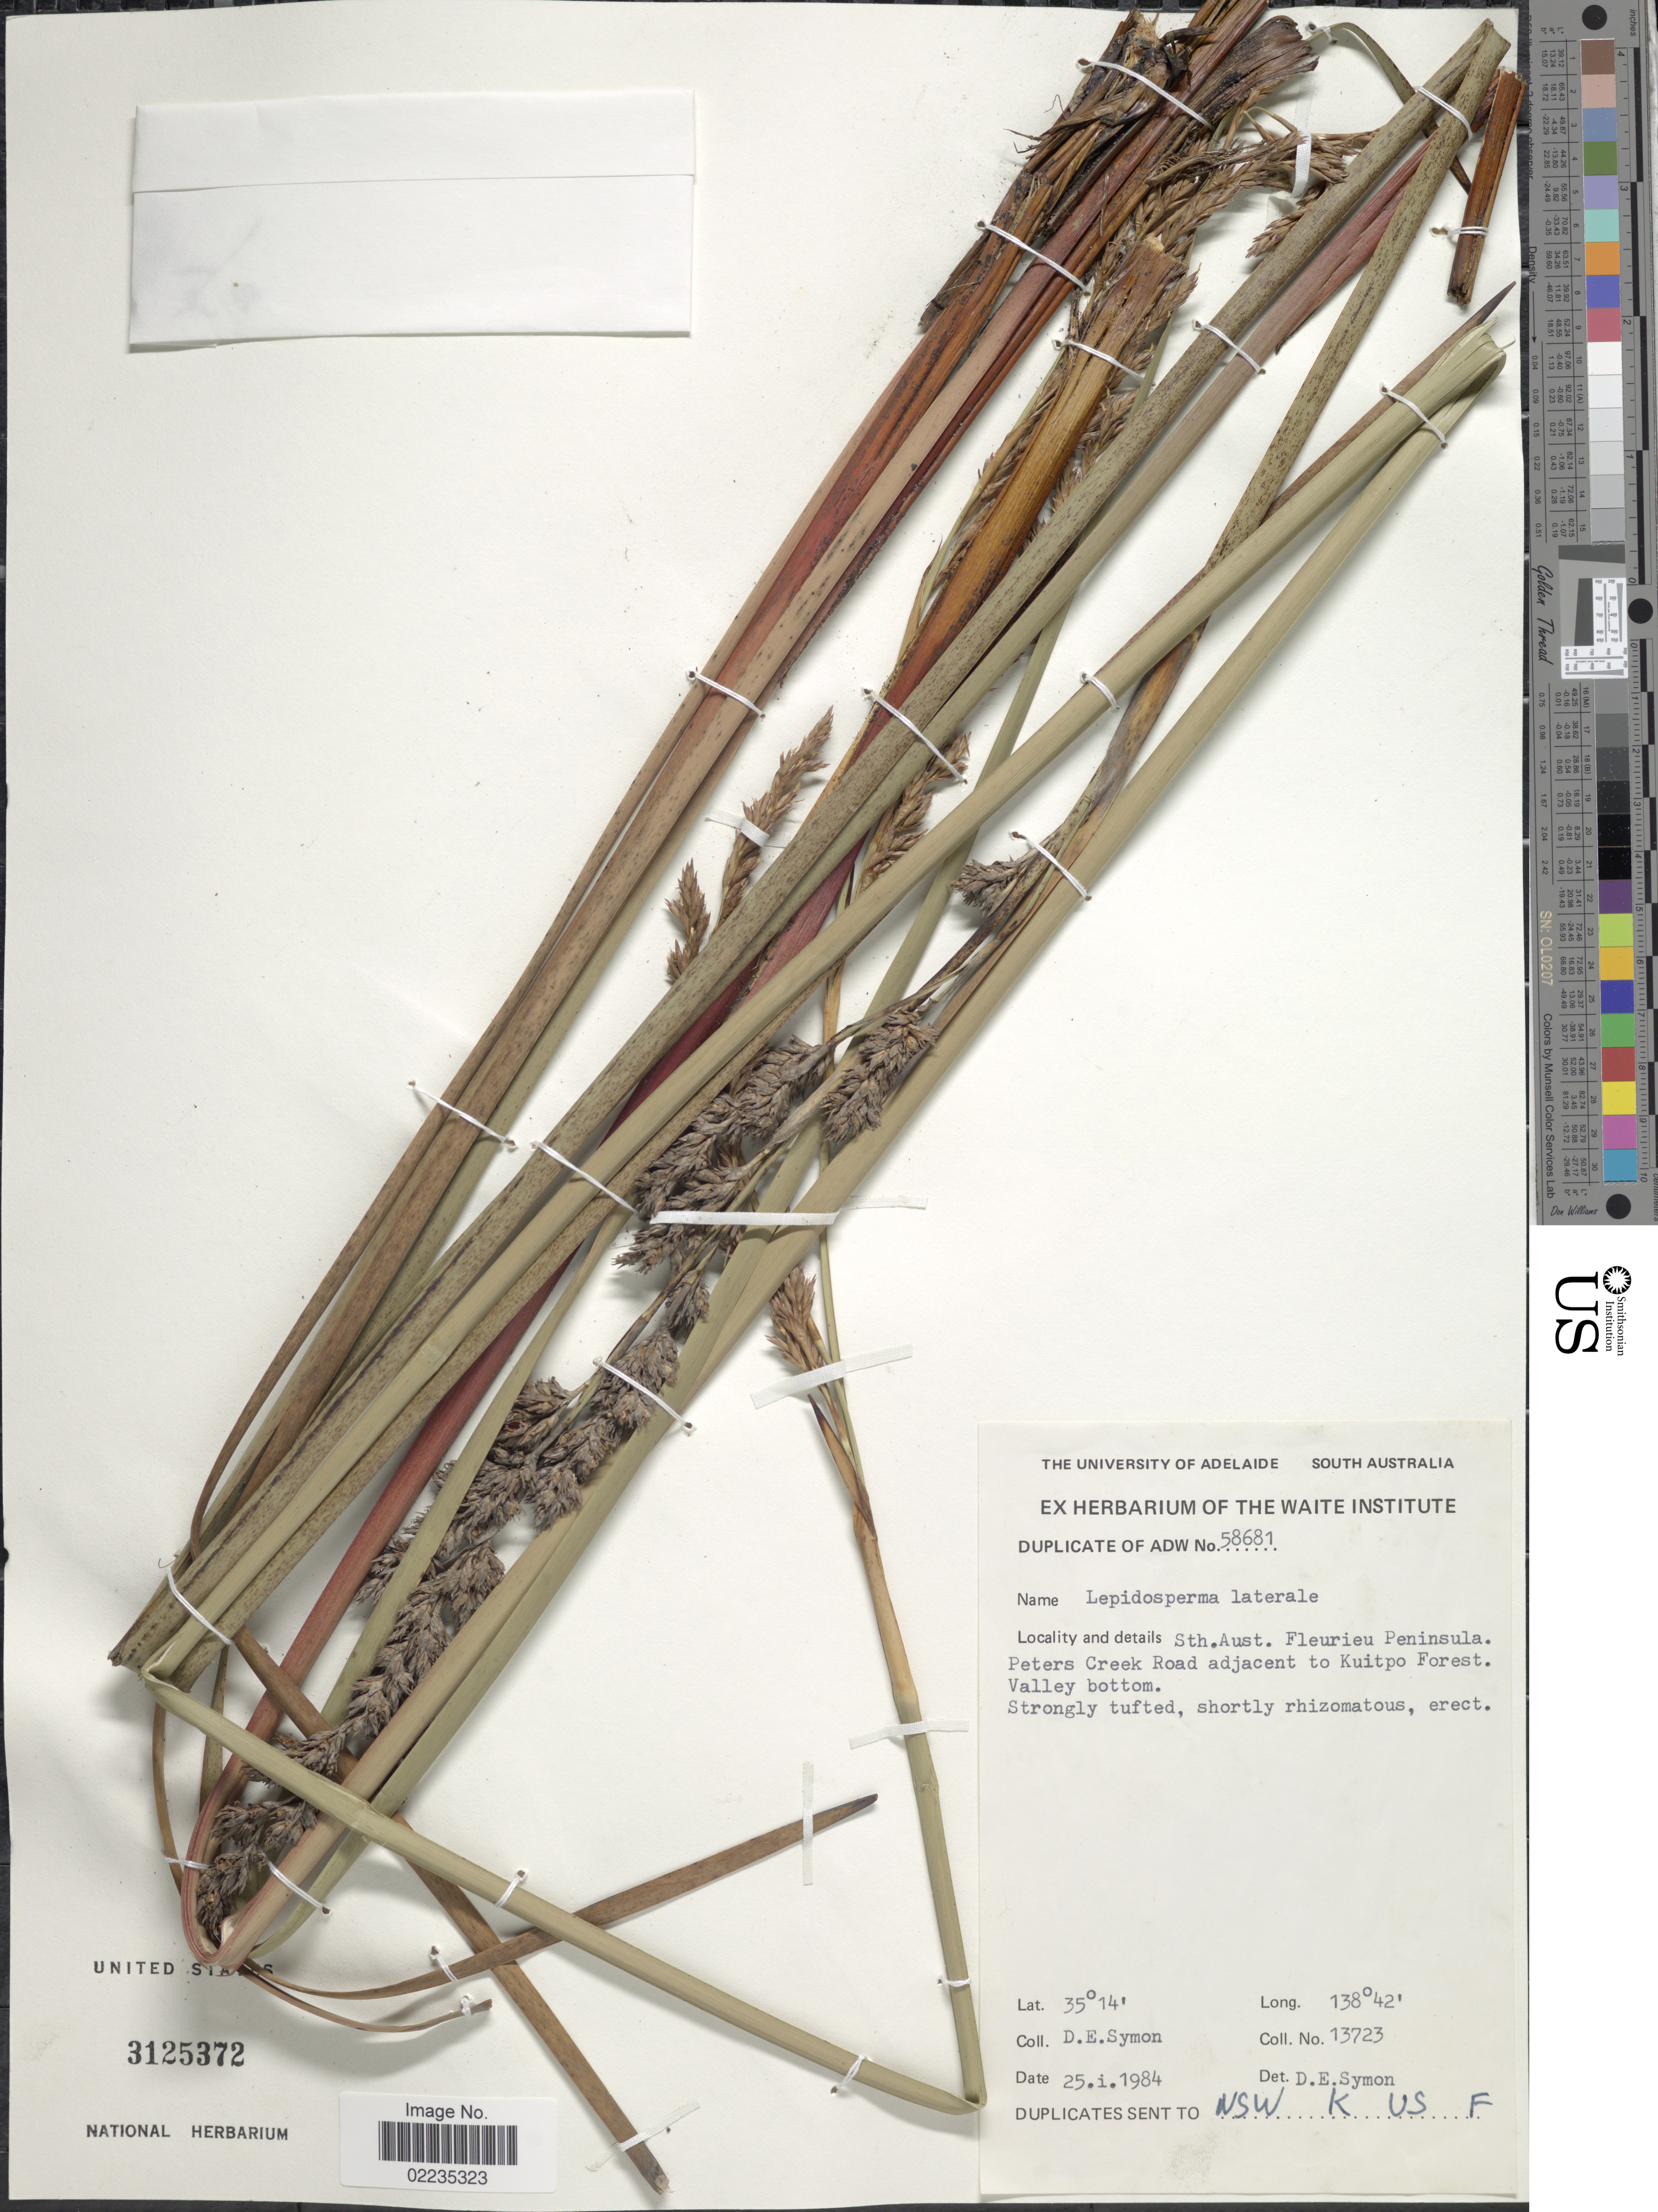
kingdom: Plantae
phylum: Tracheophyta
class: Liliopsida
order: Poales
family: Cyperaceae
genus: Lepidosperma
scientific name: Lepidosperma laterale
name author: R. Br.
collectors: D. Symon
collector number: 13723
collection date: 1984-01-25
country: Australia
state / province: South Australia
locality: Sth. Australia, Fleurieu Peninsula, Peters Creek Road adjacent to Kuitpo Forest, Valley bottom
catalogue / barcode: US 3125372